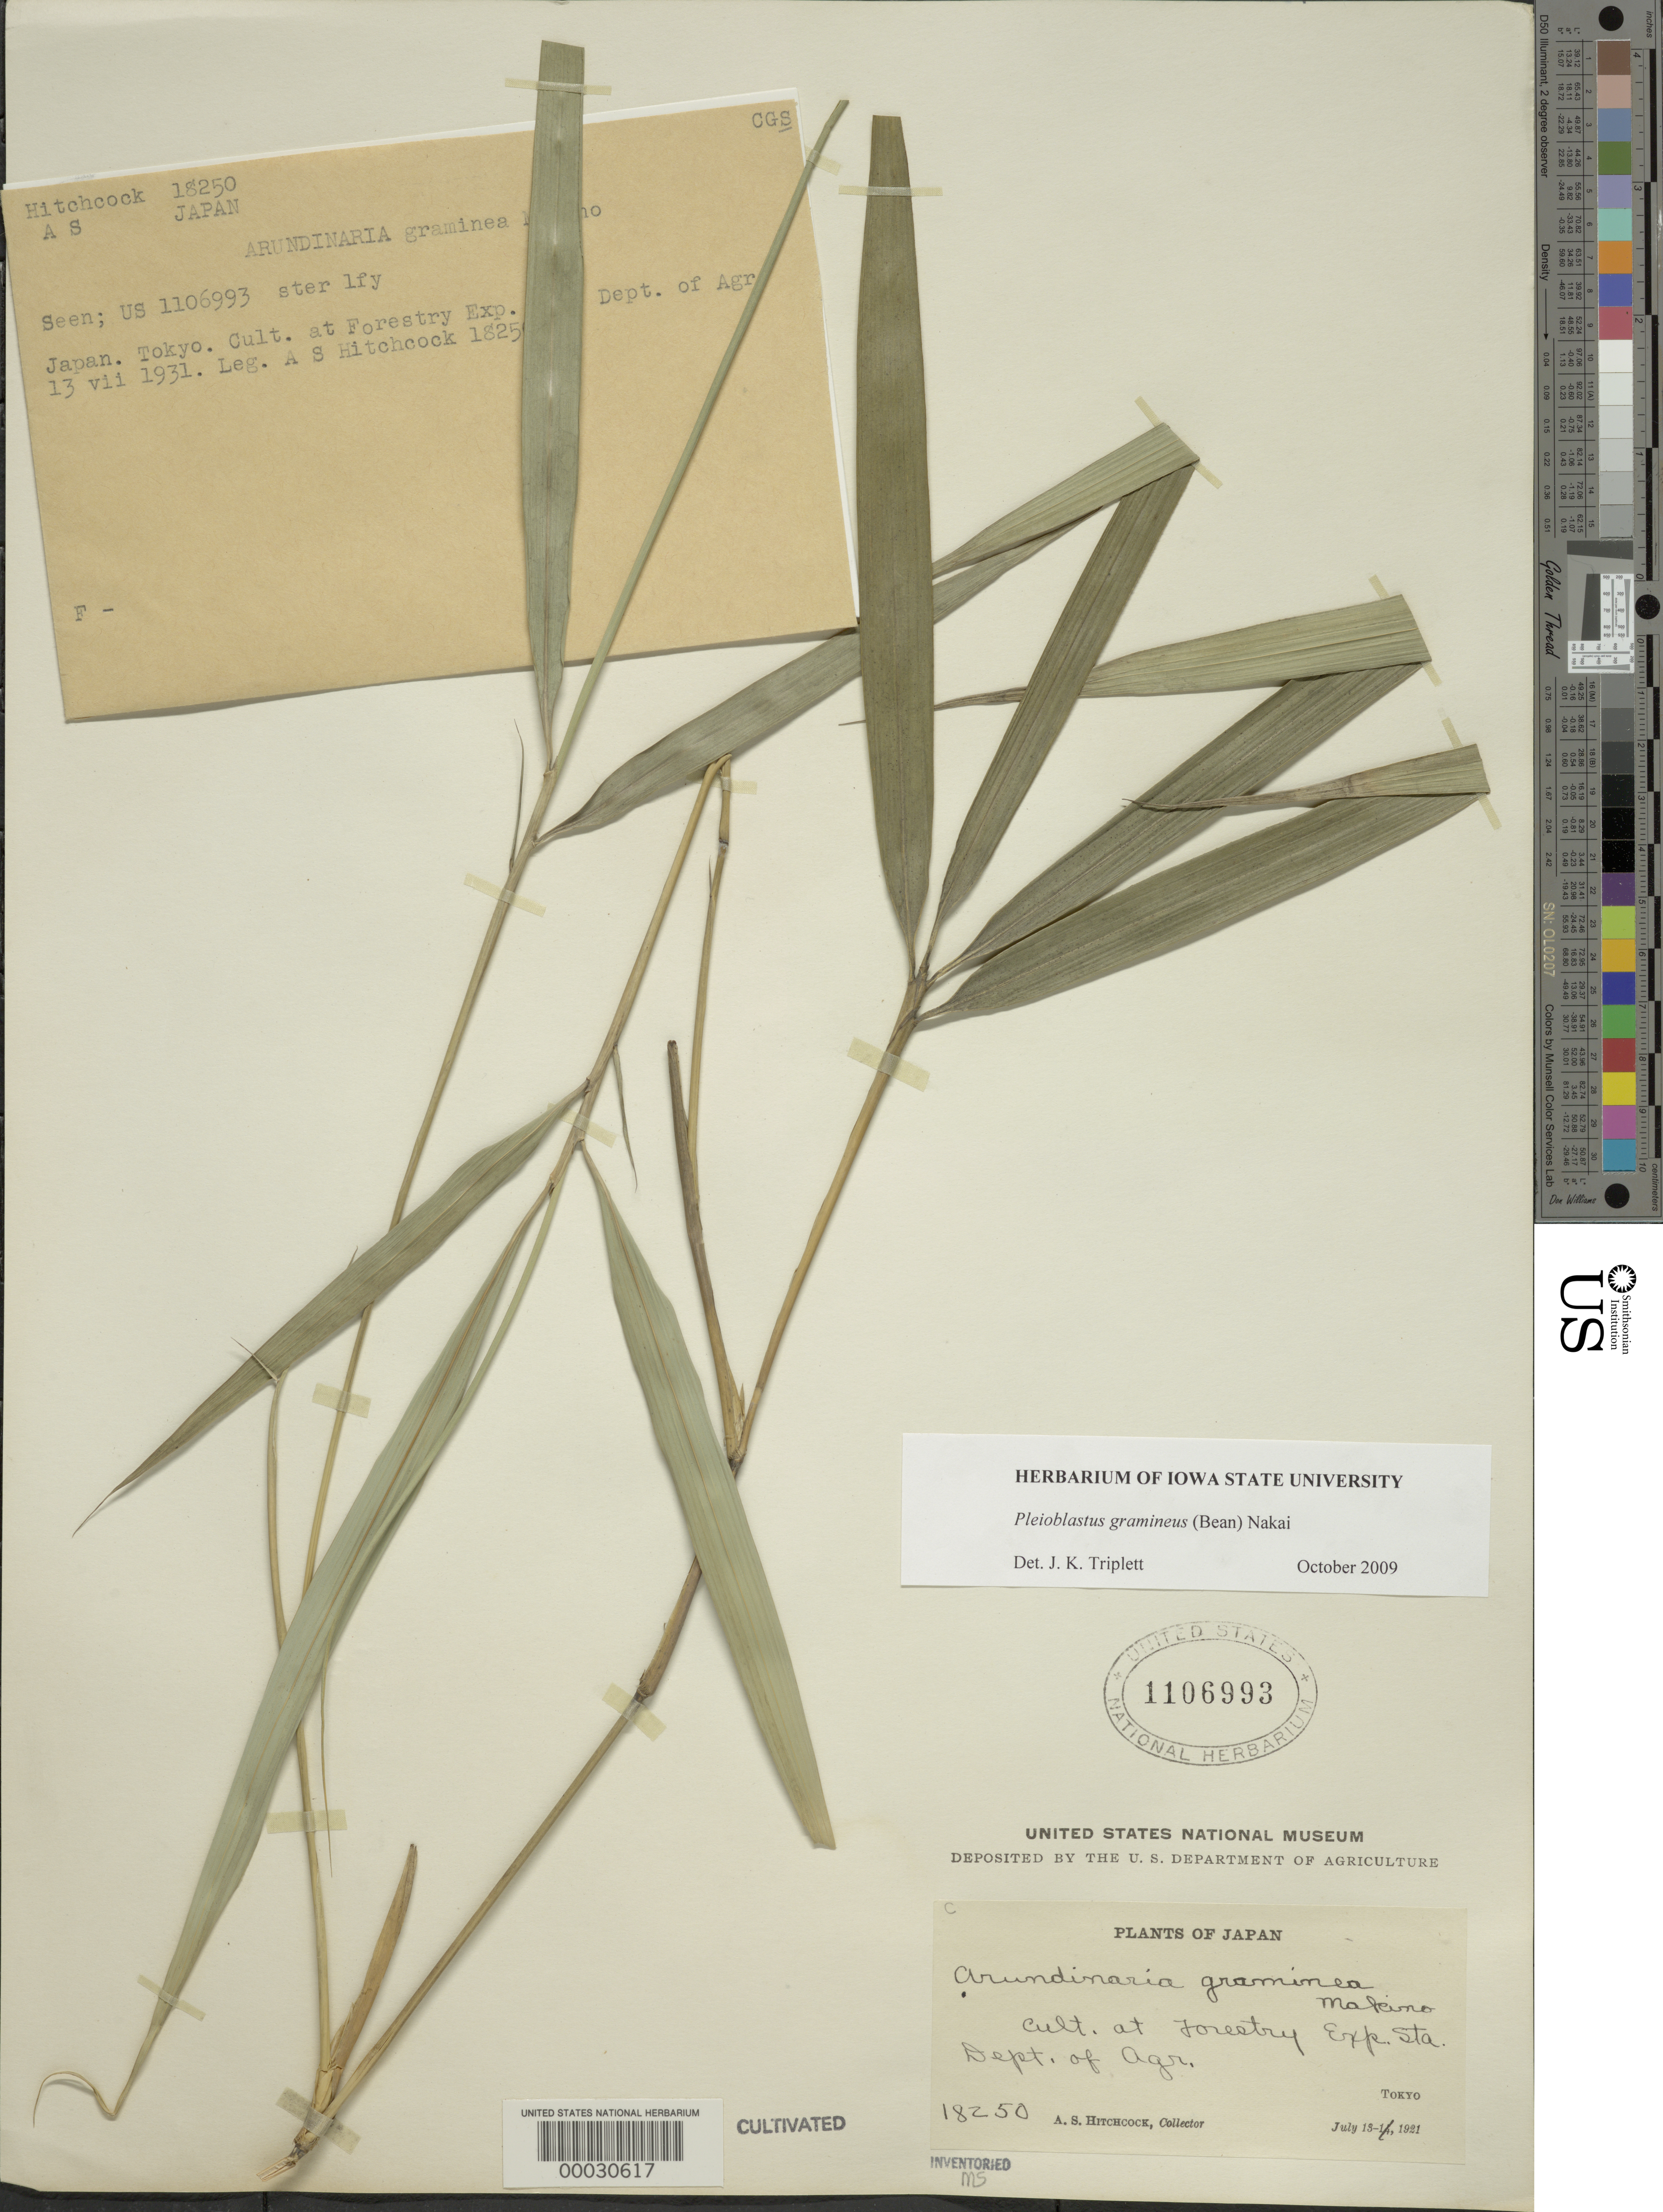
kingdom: Plantae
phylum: Tracheophyta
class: Liliopsida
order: Poales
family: Poaceae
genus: Pleioblastus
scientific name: Pleioblastus gramineus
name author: (Bean) Nakai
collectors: A. S. Hitchcock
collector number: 18250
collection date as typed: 13 Jul 1921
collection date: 1921-07-13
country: Japan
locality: Forestry experimental station-kyoto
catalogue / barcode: US 1106993